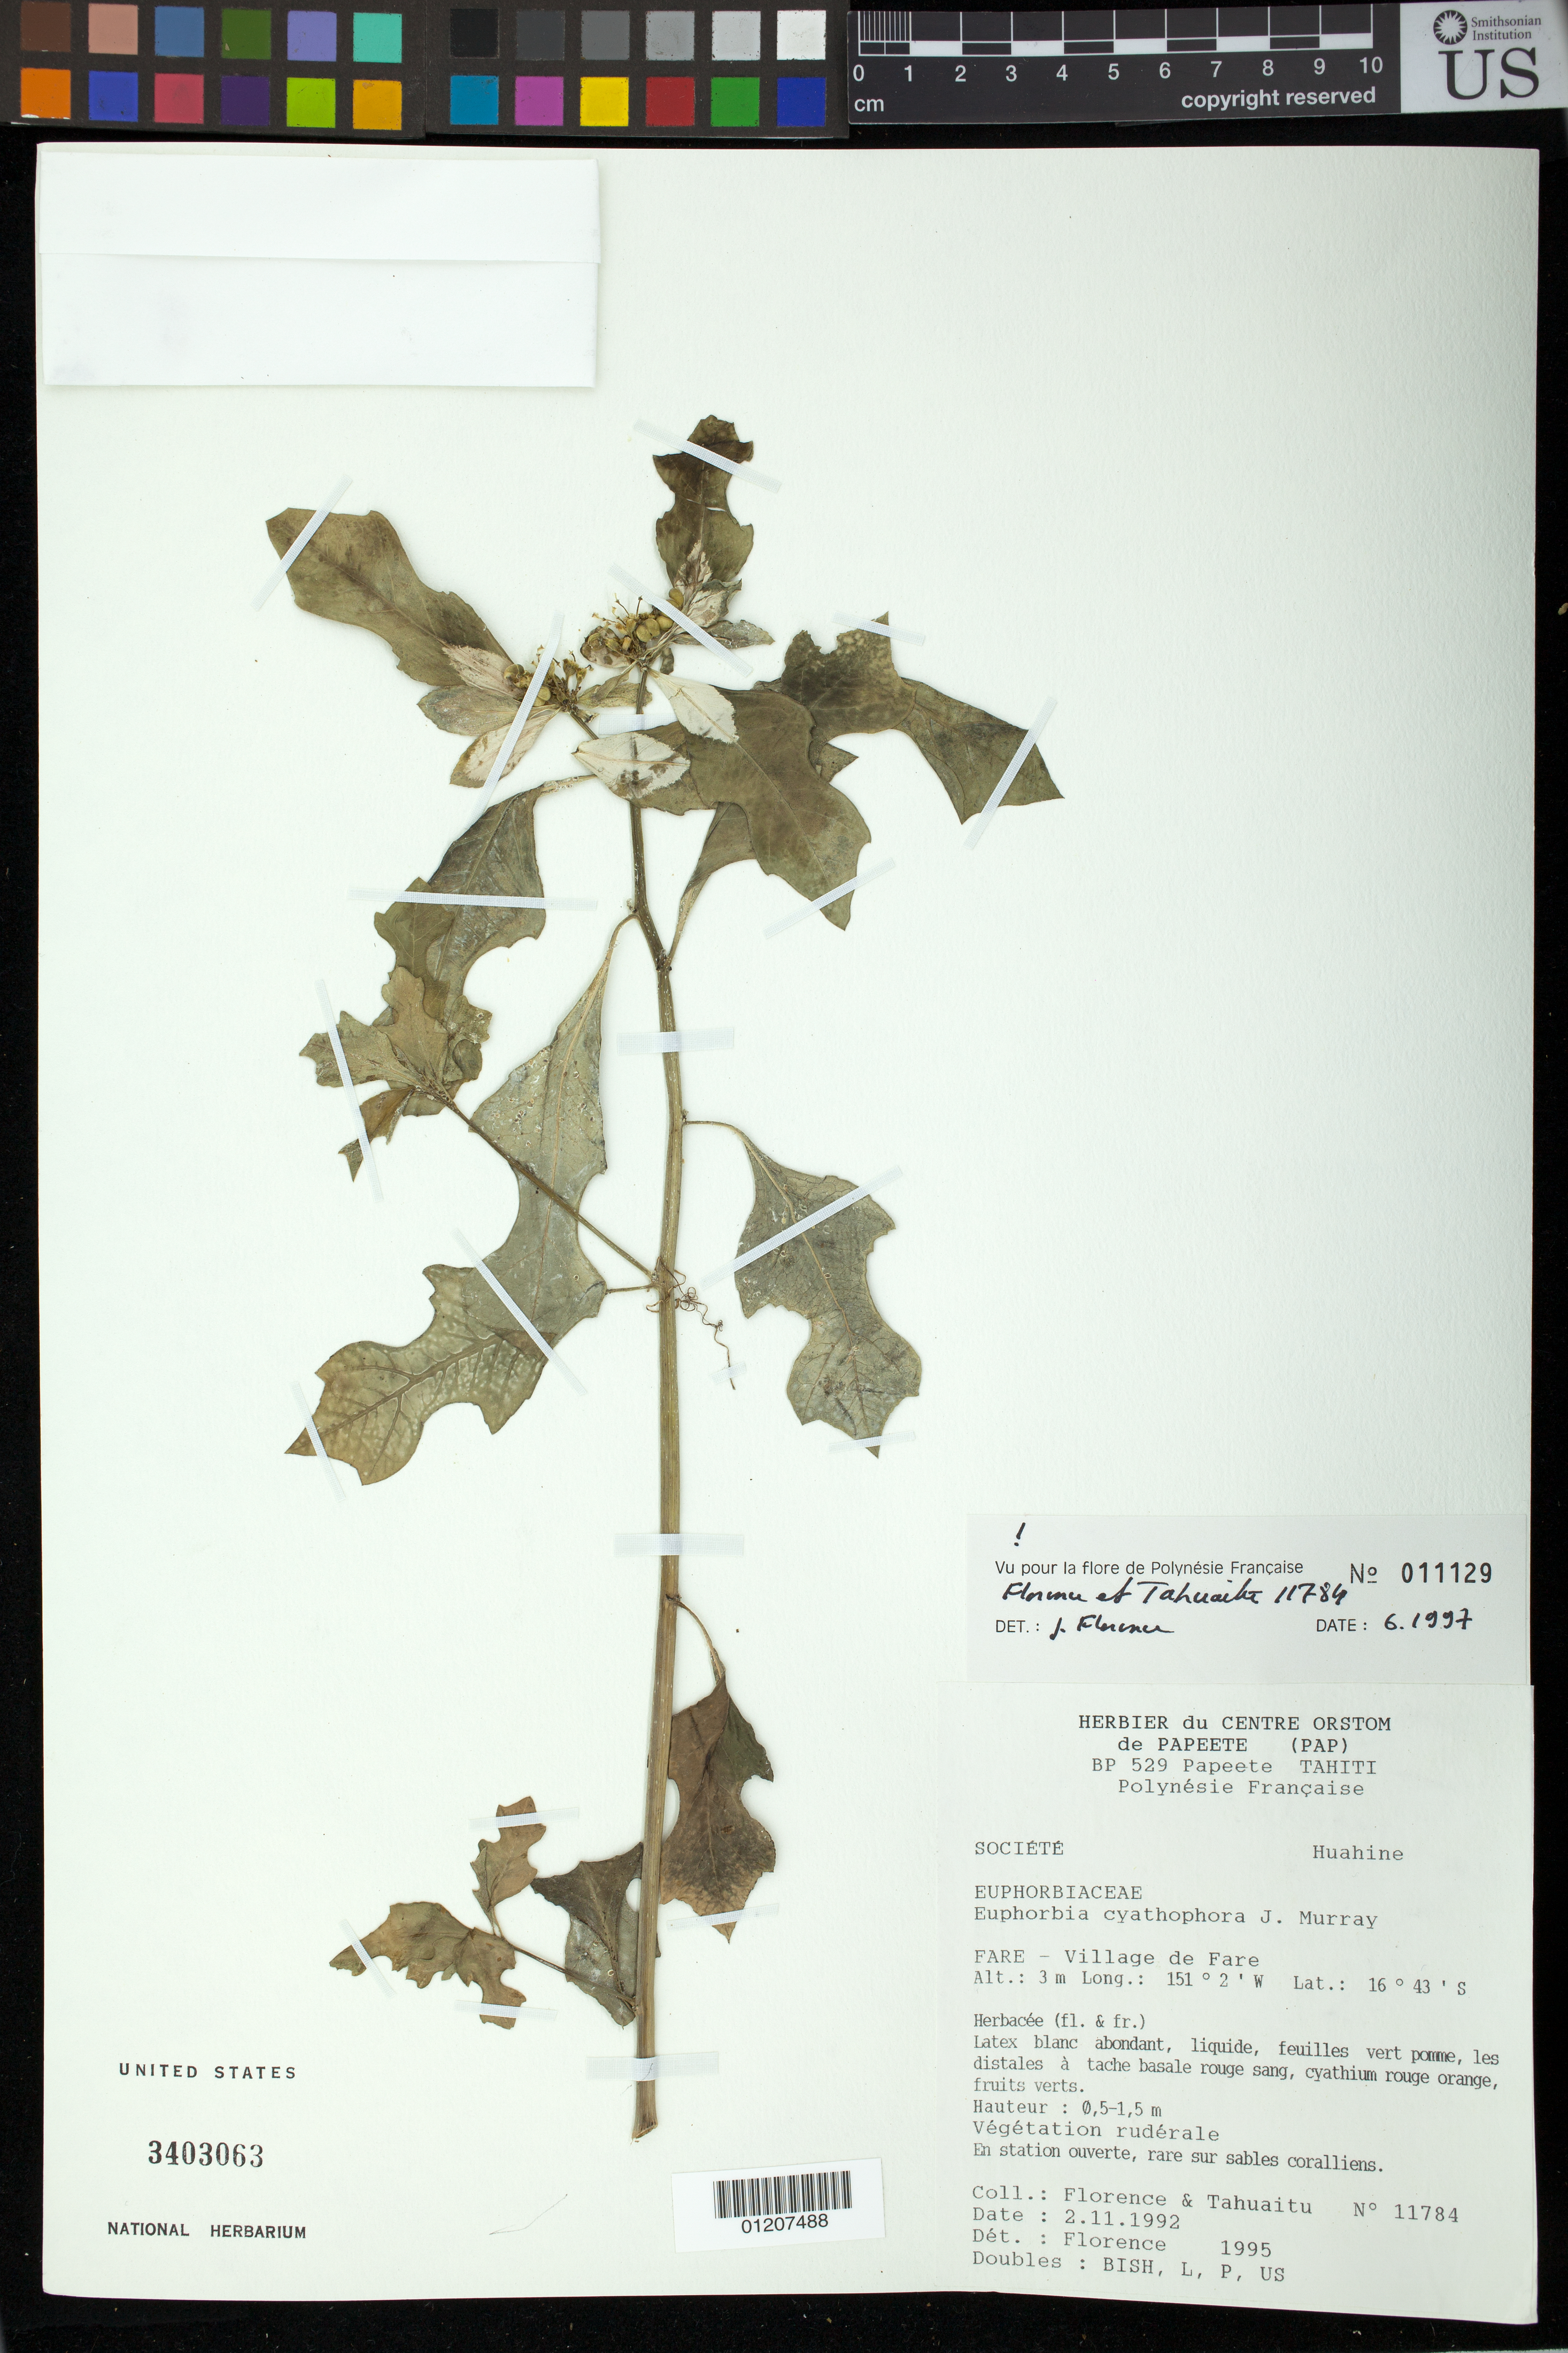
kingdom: Plantae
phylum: Tracheophyta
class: Magnoliopsida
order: Malpighiales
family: Euphorbiaceae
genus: Euphorbia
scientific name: Euphorbia heterophylla var. cyathophora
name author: (Murr.) Griseb.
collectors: J. Florence & -. Tahuaitu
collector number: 11784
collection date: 1992-11-02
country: French Polynesia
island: Huahine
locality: Fare - Village de Fare.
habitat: vègètation rudèrale en station ouverte.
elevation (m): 3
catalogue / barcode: US 3403063